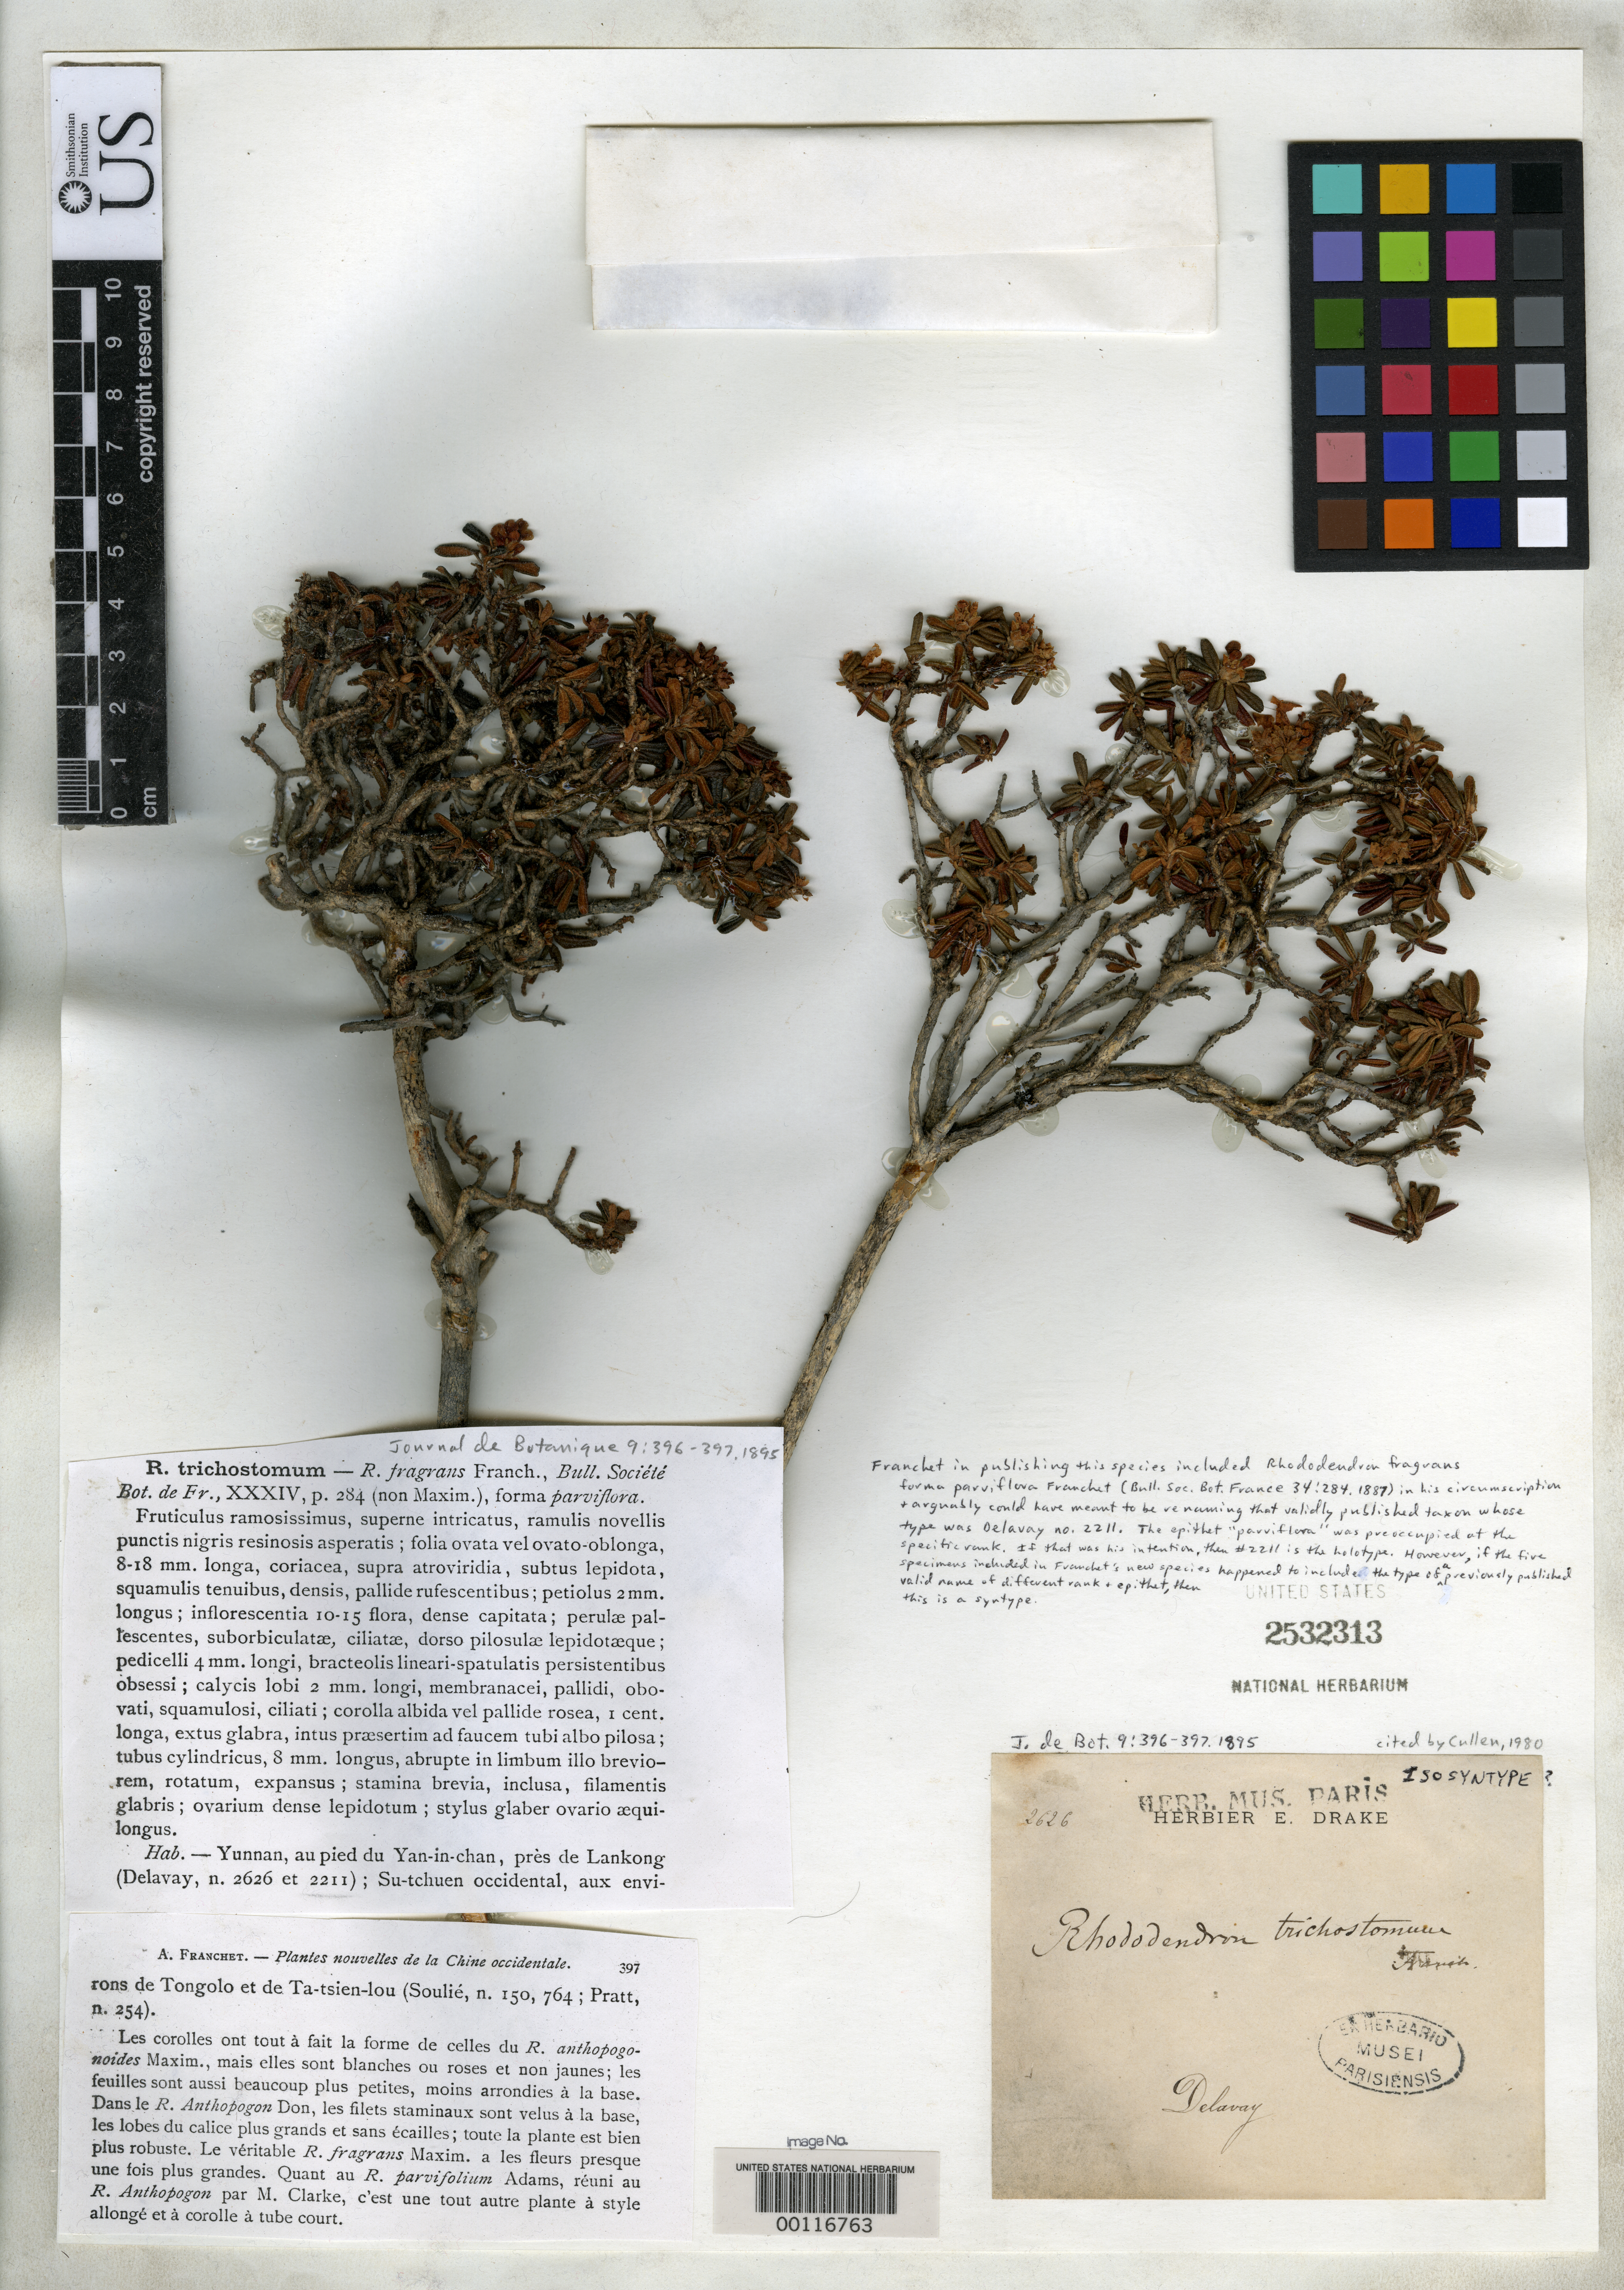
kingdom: Plantae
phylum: Tracheophyta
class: Magnoliopsida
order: Ericales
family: Ericaceae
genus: Rhododendron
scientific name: Rhododendron trichostomum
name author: Franch.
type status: Isosyntype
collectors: P. Delavay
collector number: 2626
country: China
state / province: Yunnan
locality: Au pied du Yan-in-Chan, pres de Lankong.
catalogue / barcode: US 2532313